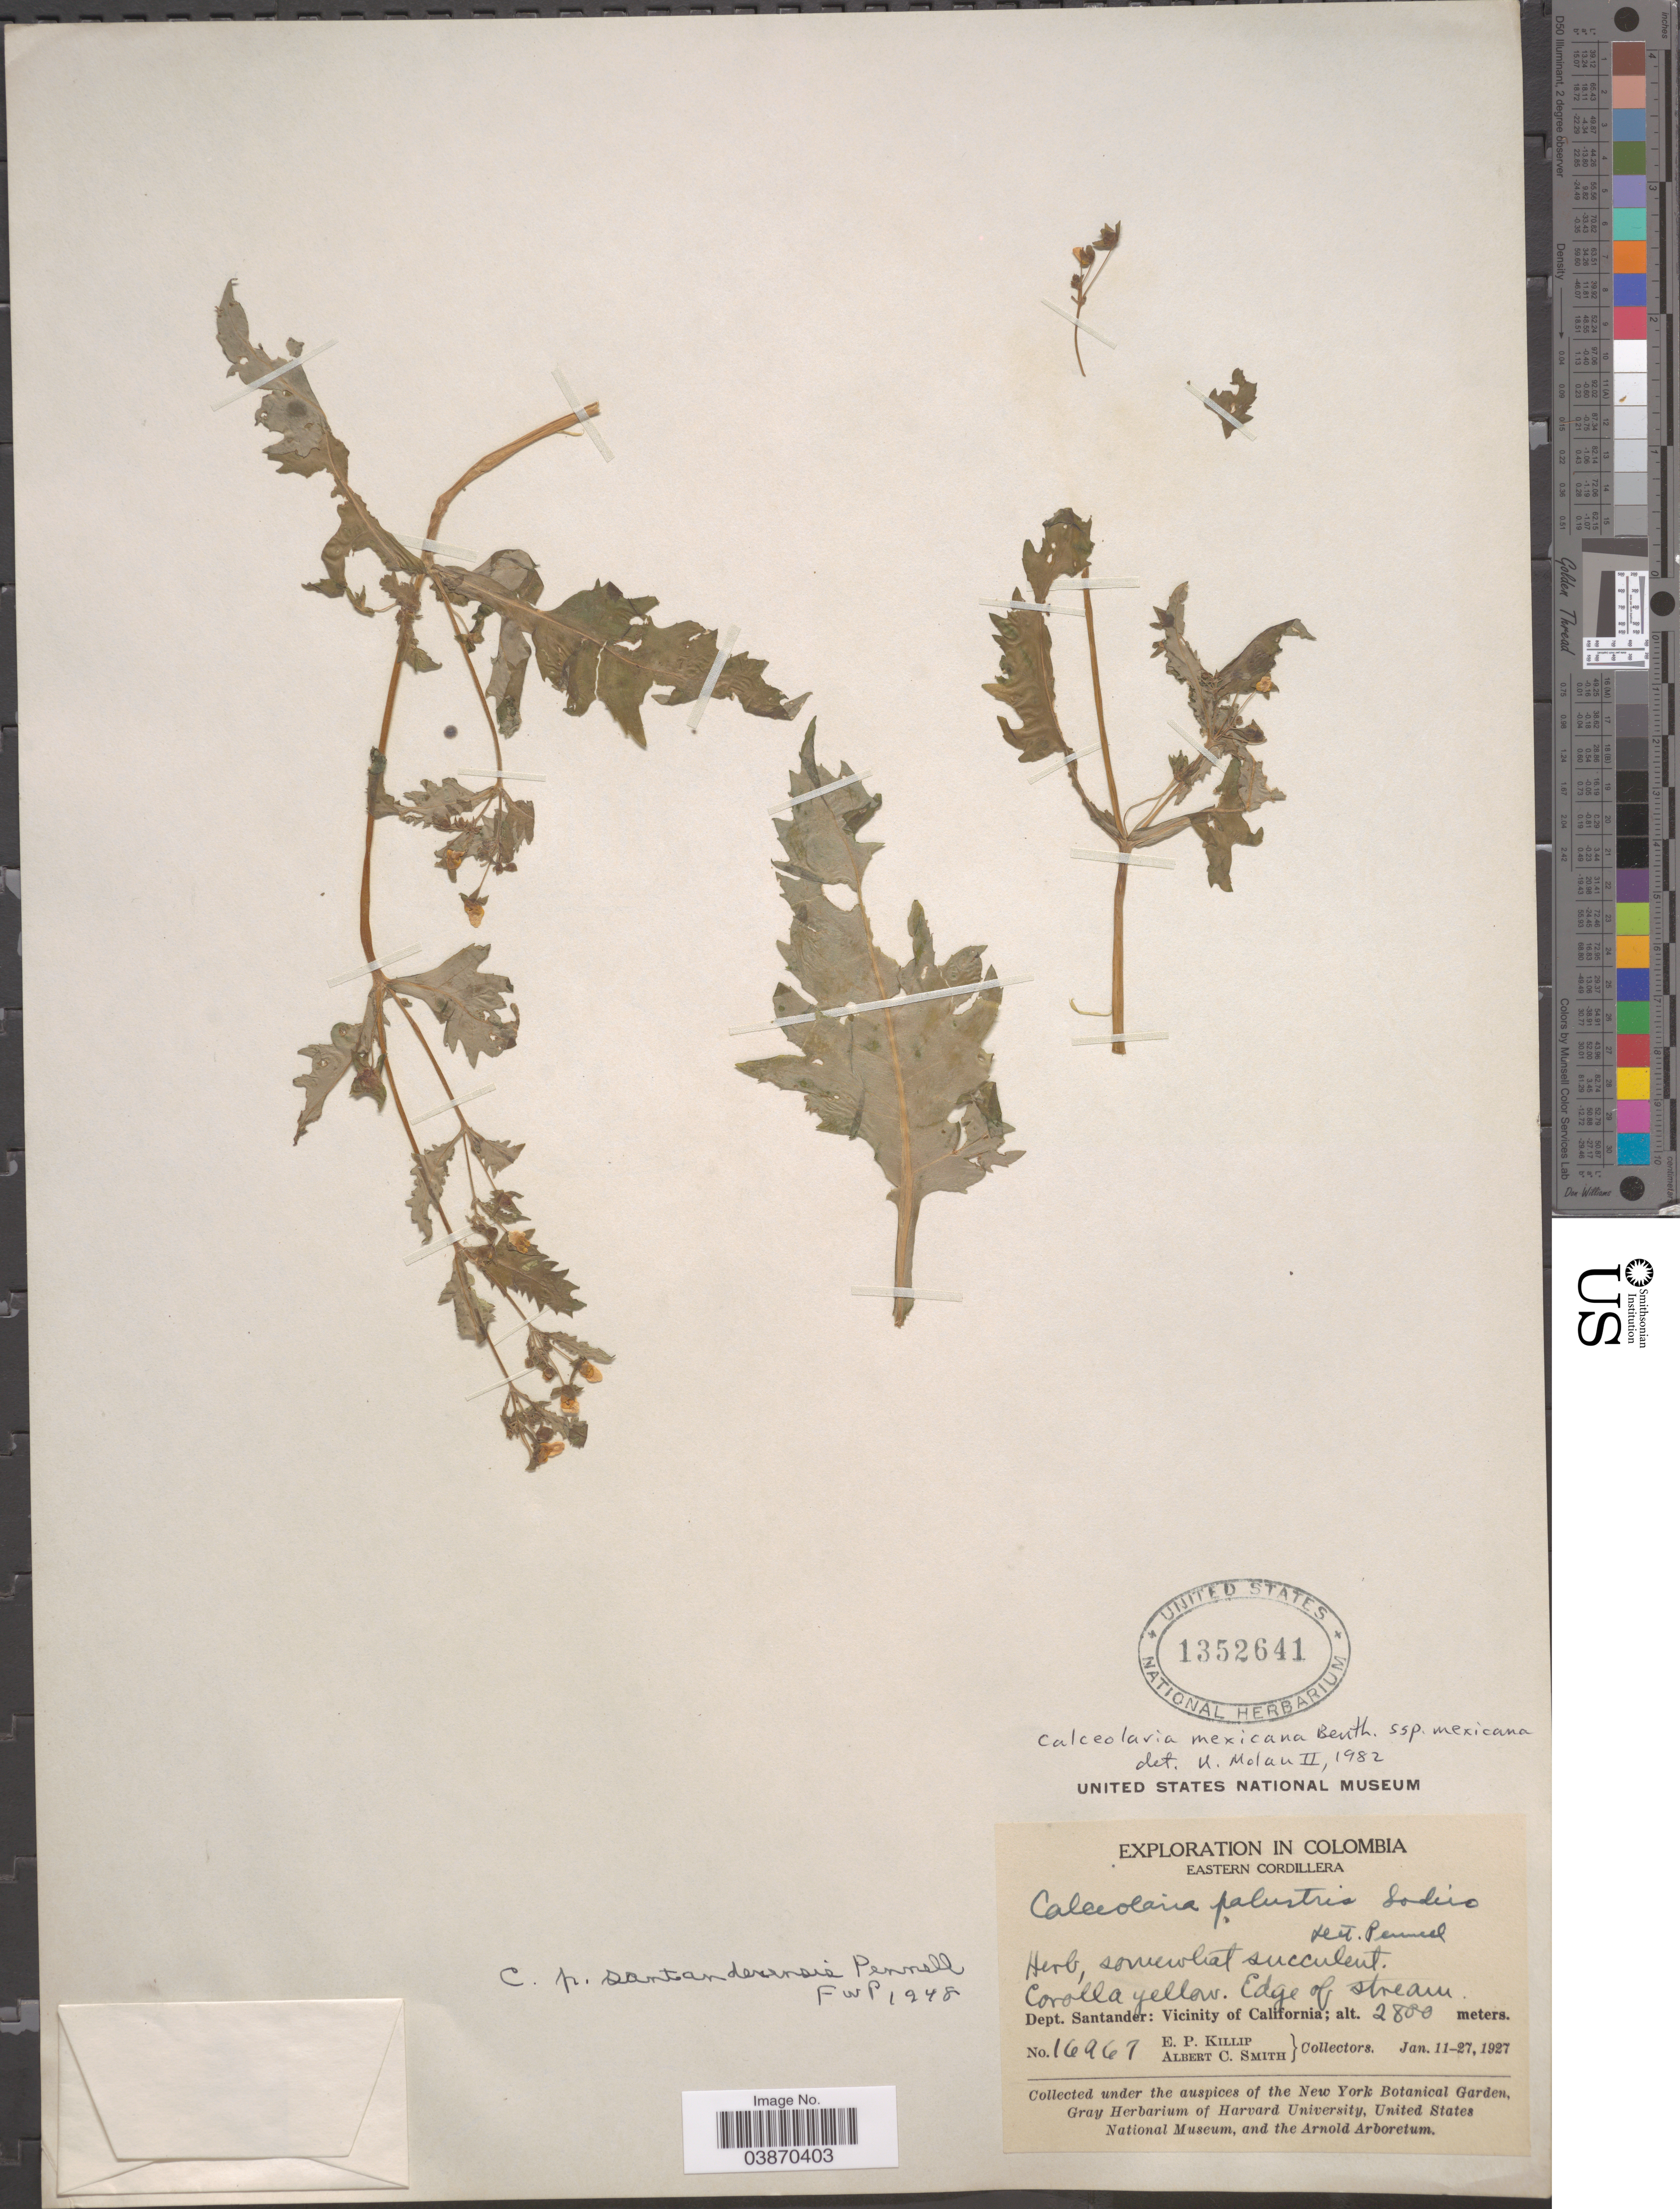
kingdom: Plantae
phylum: Tracheophyta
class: Magnoliopsida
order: Lamiales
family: Calceolariaceae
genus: Calceolaria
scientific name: Calceolaria mexicana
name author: Benth.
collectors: E. P. Killip & A. C. Smith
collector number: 16967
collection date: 1927-01-11/1927-01-27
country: Colombia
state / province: Santander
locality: Eastern Cordillera. Dept. Santander: Vicinity of California.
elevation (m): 2800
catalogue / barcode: US 1352641